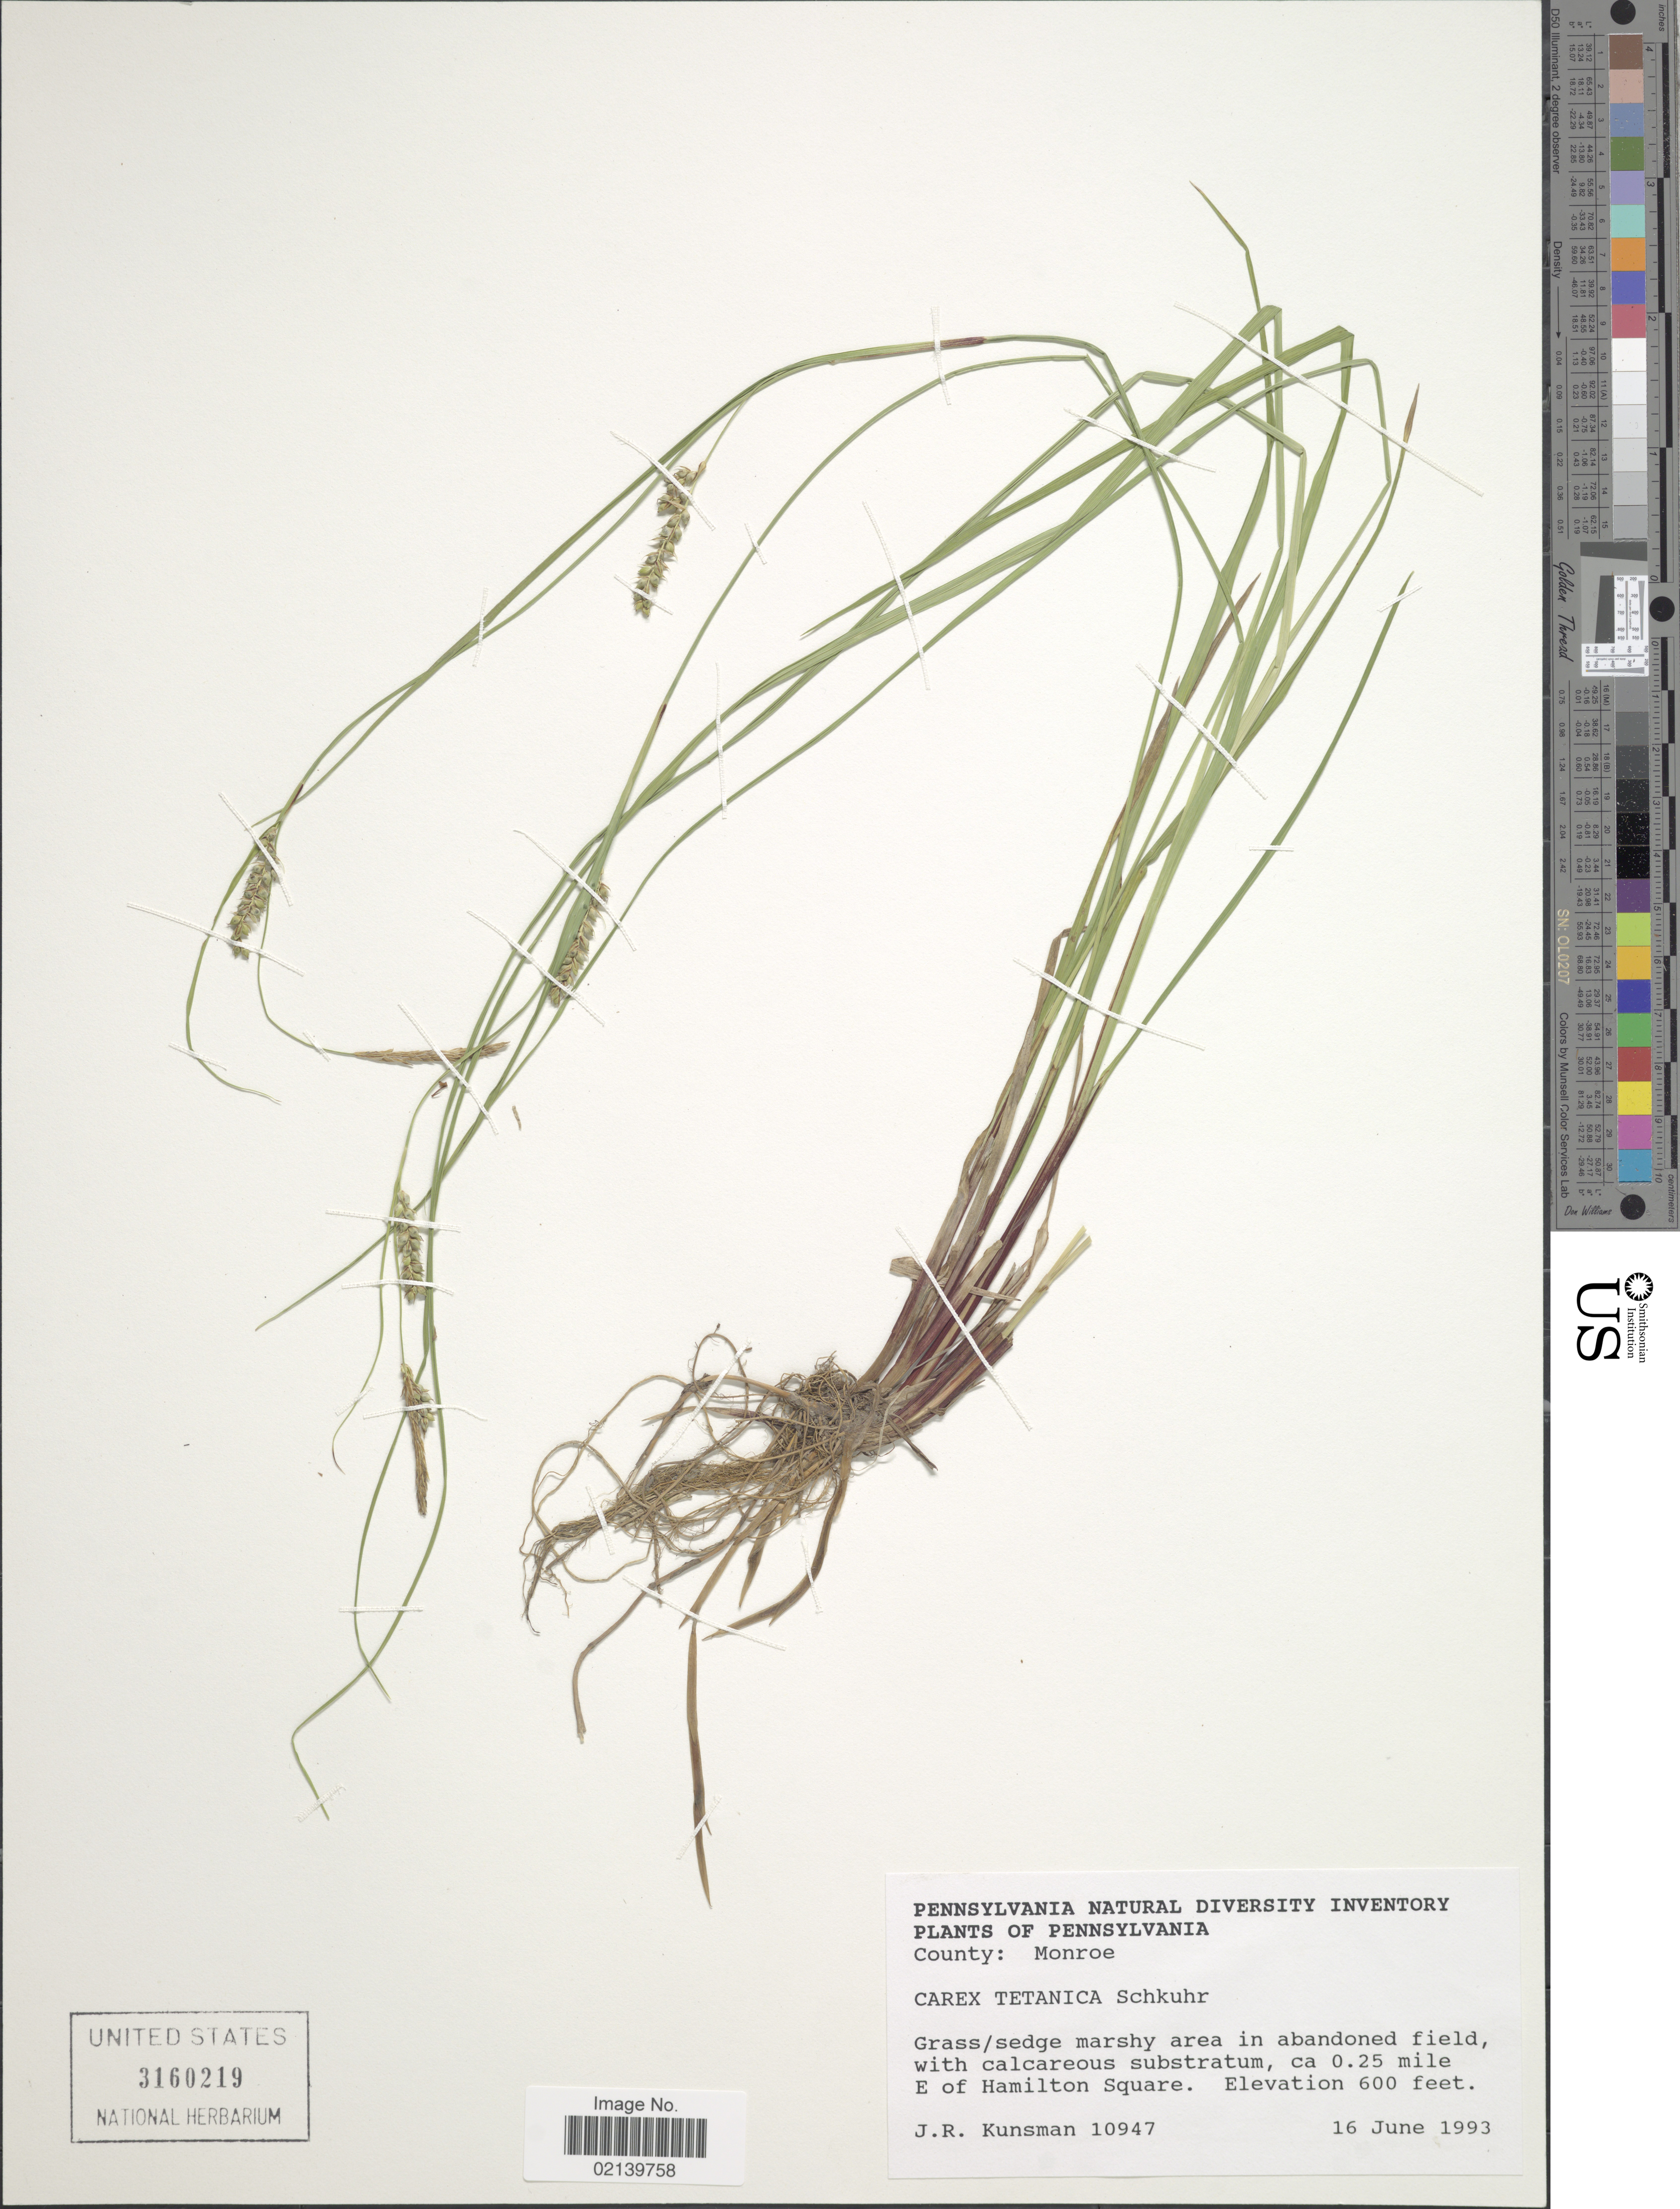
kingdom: Plantae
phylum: Tracheophyta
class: Liliopsida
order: Poales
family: Cyperaceae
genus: Carex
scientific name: Carex woodii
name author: Dewey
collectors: J. Kunsman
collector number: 10947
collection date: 1993-06-16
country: United States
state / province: Pennsylvania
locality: County: Monroe, Ca.0.25 mile E of Hamilton square.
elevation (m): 183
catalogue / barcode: US 3160219